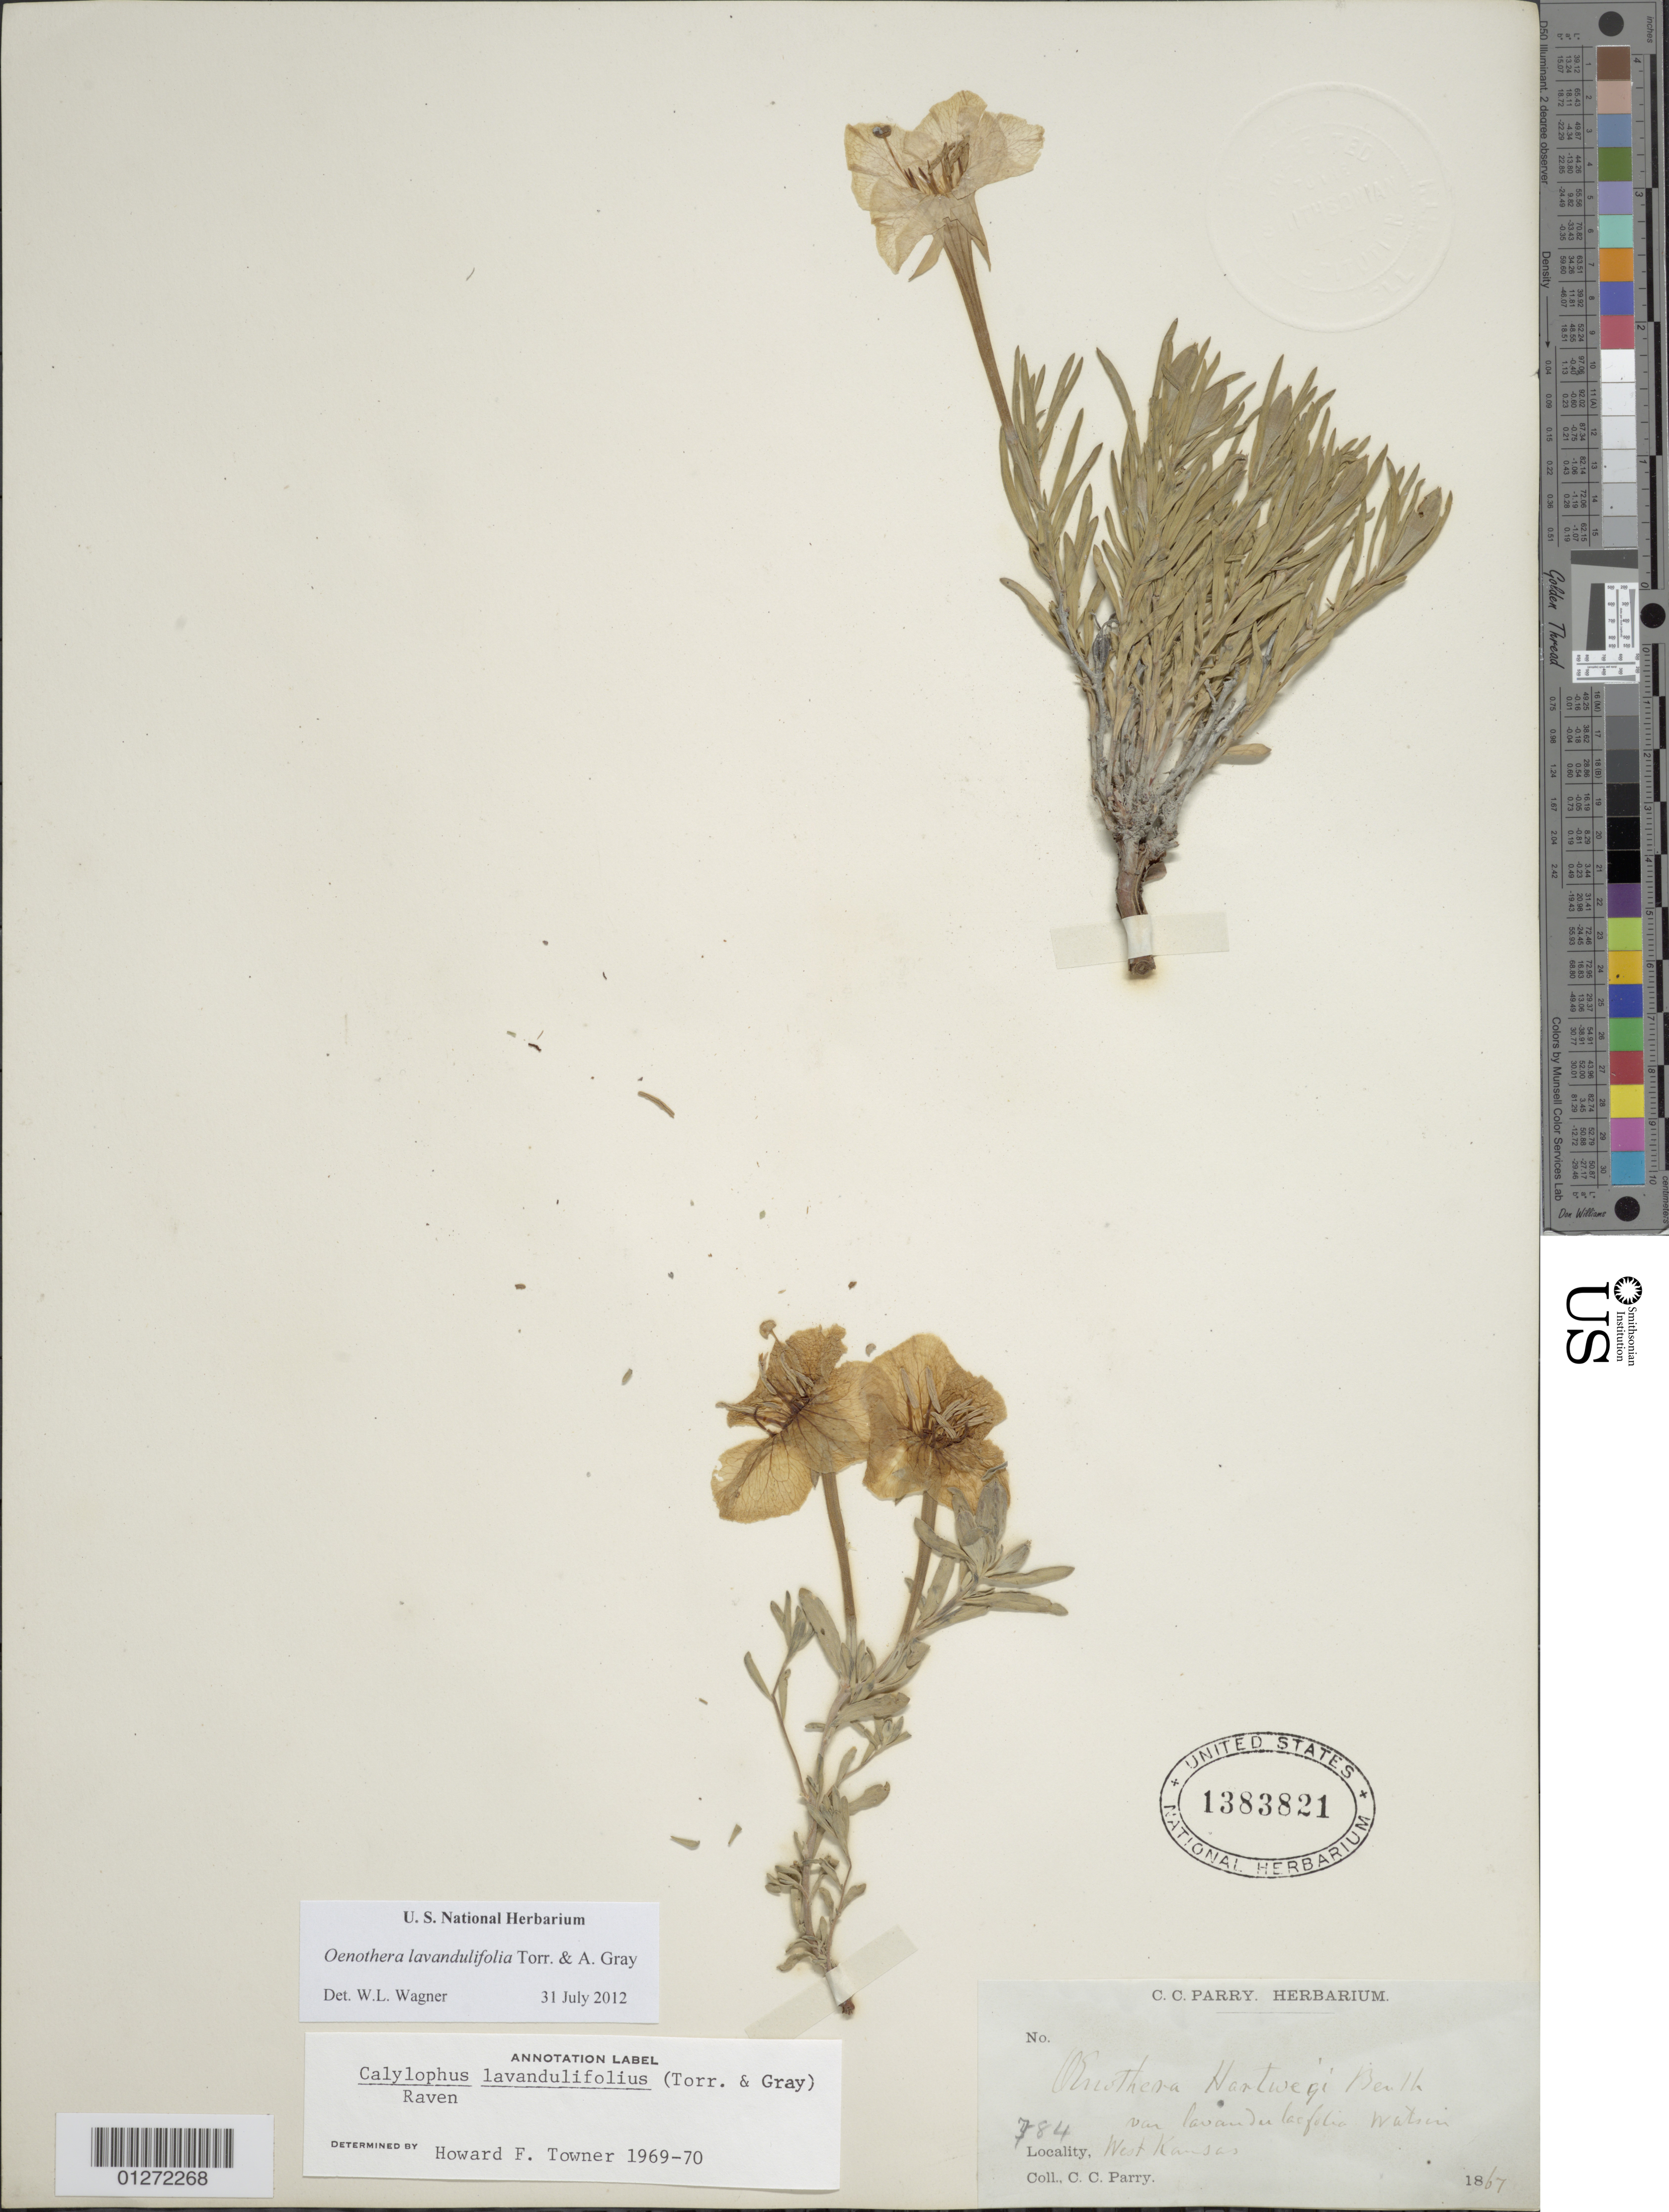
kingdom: Plantae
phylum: Tracheophyta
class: Magnoliopsida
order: Myrtales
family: Onagraceae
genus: Oenothera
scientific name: Oenothera lavandulifolia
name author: Torr. & A. Gray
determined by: Wagner, W. L., (BOT), Smithsonian Institution - National Museum of Natural History (UNITED STATES)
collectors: C. C. Parry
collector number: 784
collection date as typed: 1867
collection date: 1867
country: United States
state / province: Kansas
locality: West Kansas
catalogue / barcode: US 1383821